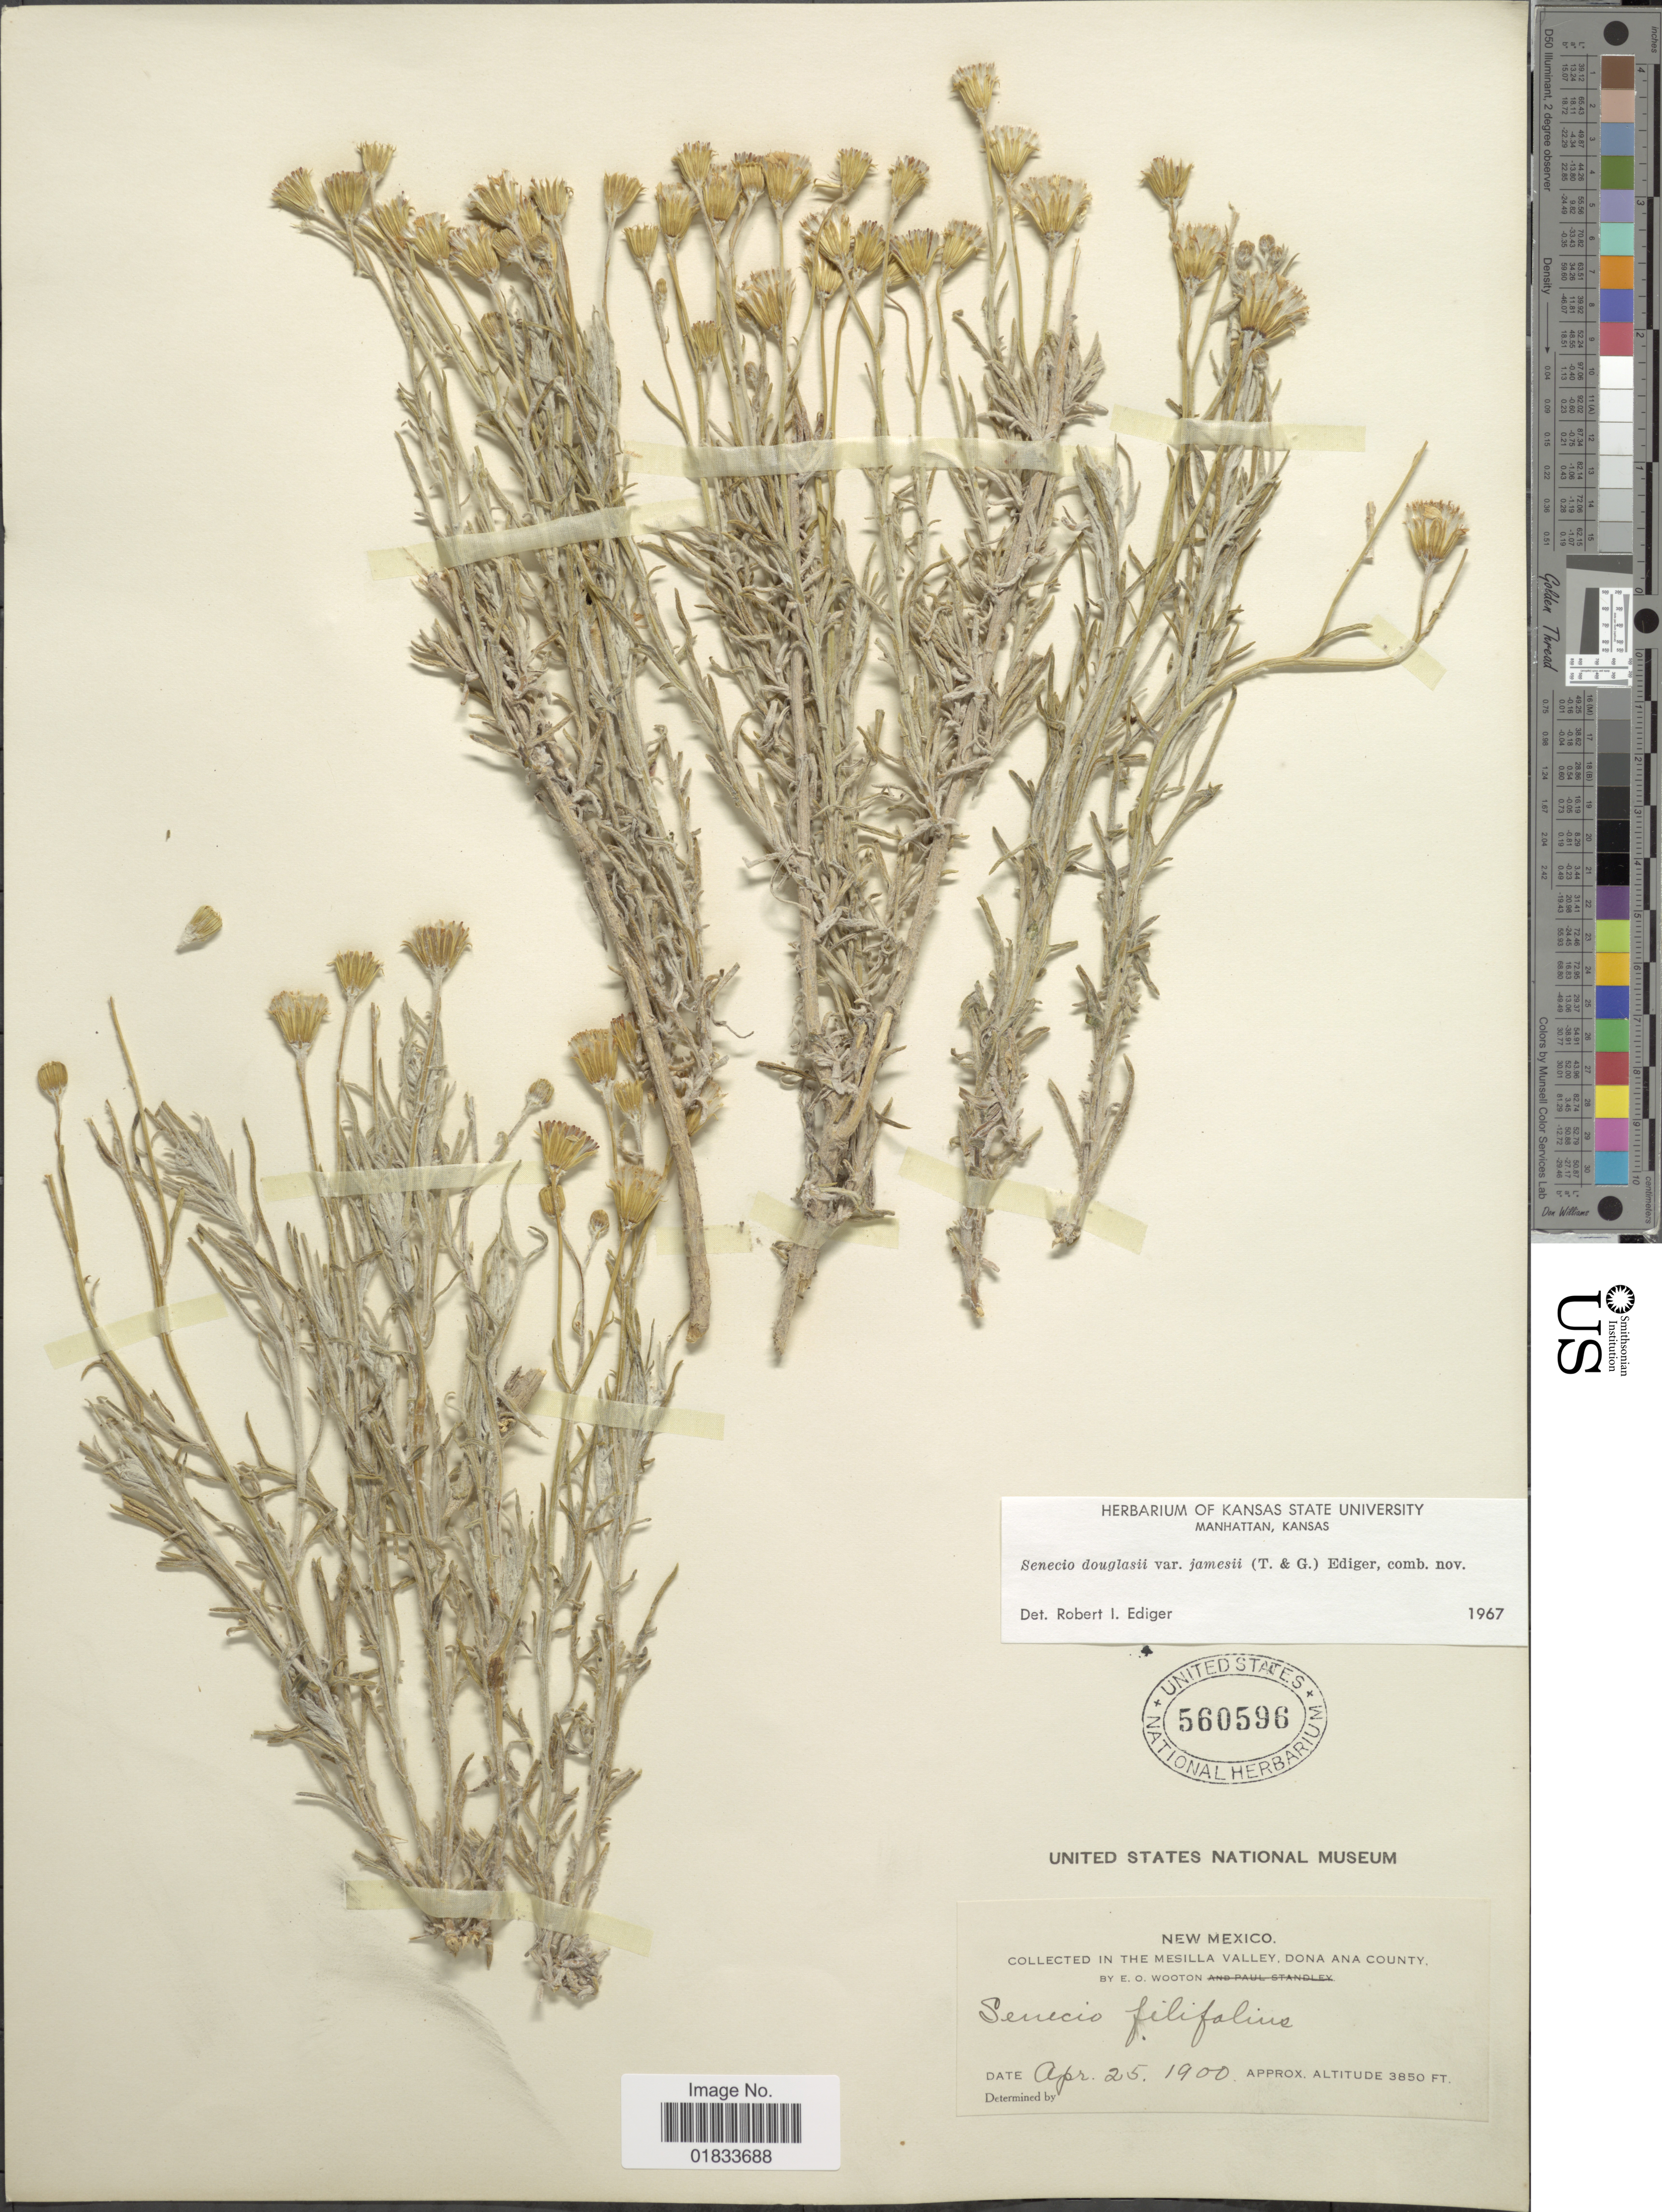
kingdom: Plantae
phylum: Tracheophyta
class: Magnoliopsida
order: Asterales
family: Asteraceae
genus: Senecio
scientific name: Senecio flaccidus var. flaccidus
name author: Less.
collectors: E. O. Wooton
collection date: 1900-04-25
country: United States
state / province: New Mexico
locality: Mesilla Valley, Dona Ana County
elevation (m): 1173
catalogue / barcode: US 560596